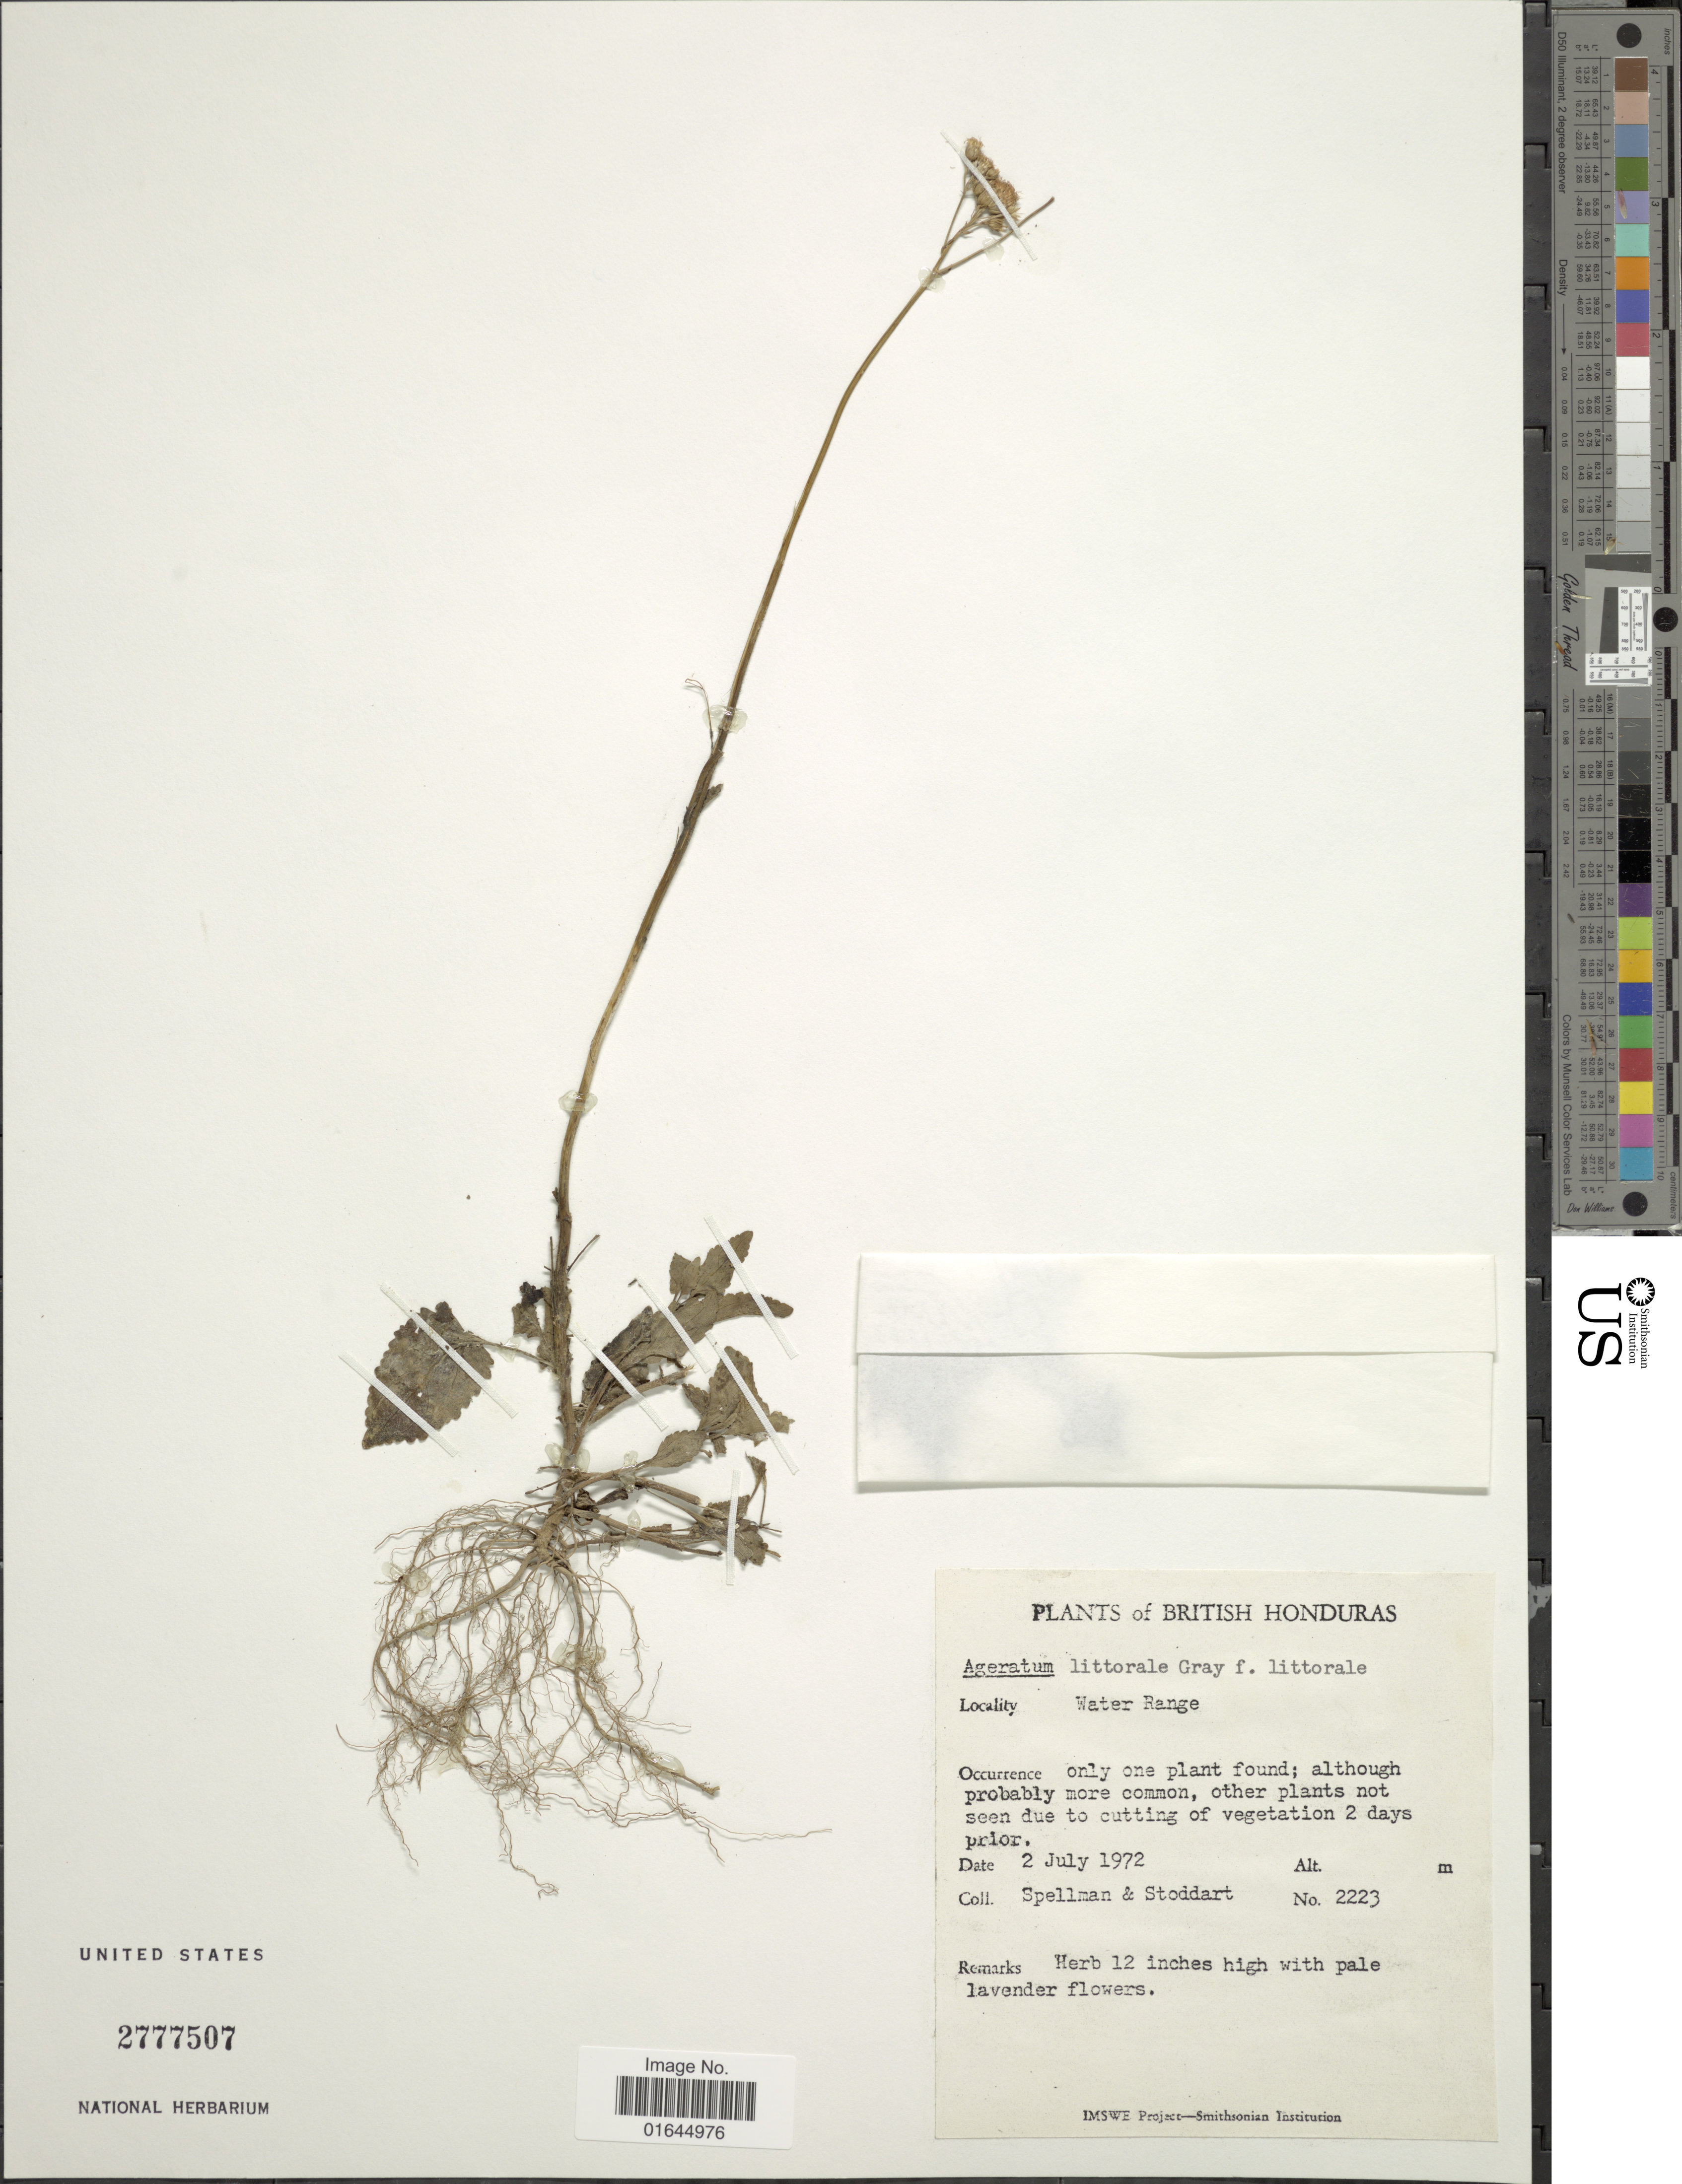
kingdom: Plantae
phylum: Tracheophyta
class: Magnoliopsida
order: Asterales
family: Asteraceae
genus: Ageratum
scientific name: Ageratum littorale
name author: A. Gray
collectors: Spellman, -- & -. Stoddart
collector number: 2223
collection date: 1972-07-02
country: Belize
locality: Britsih Honduras, Water Range.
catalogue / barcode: US 2777507